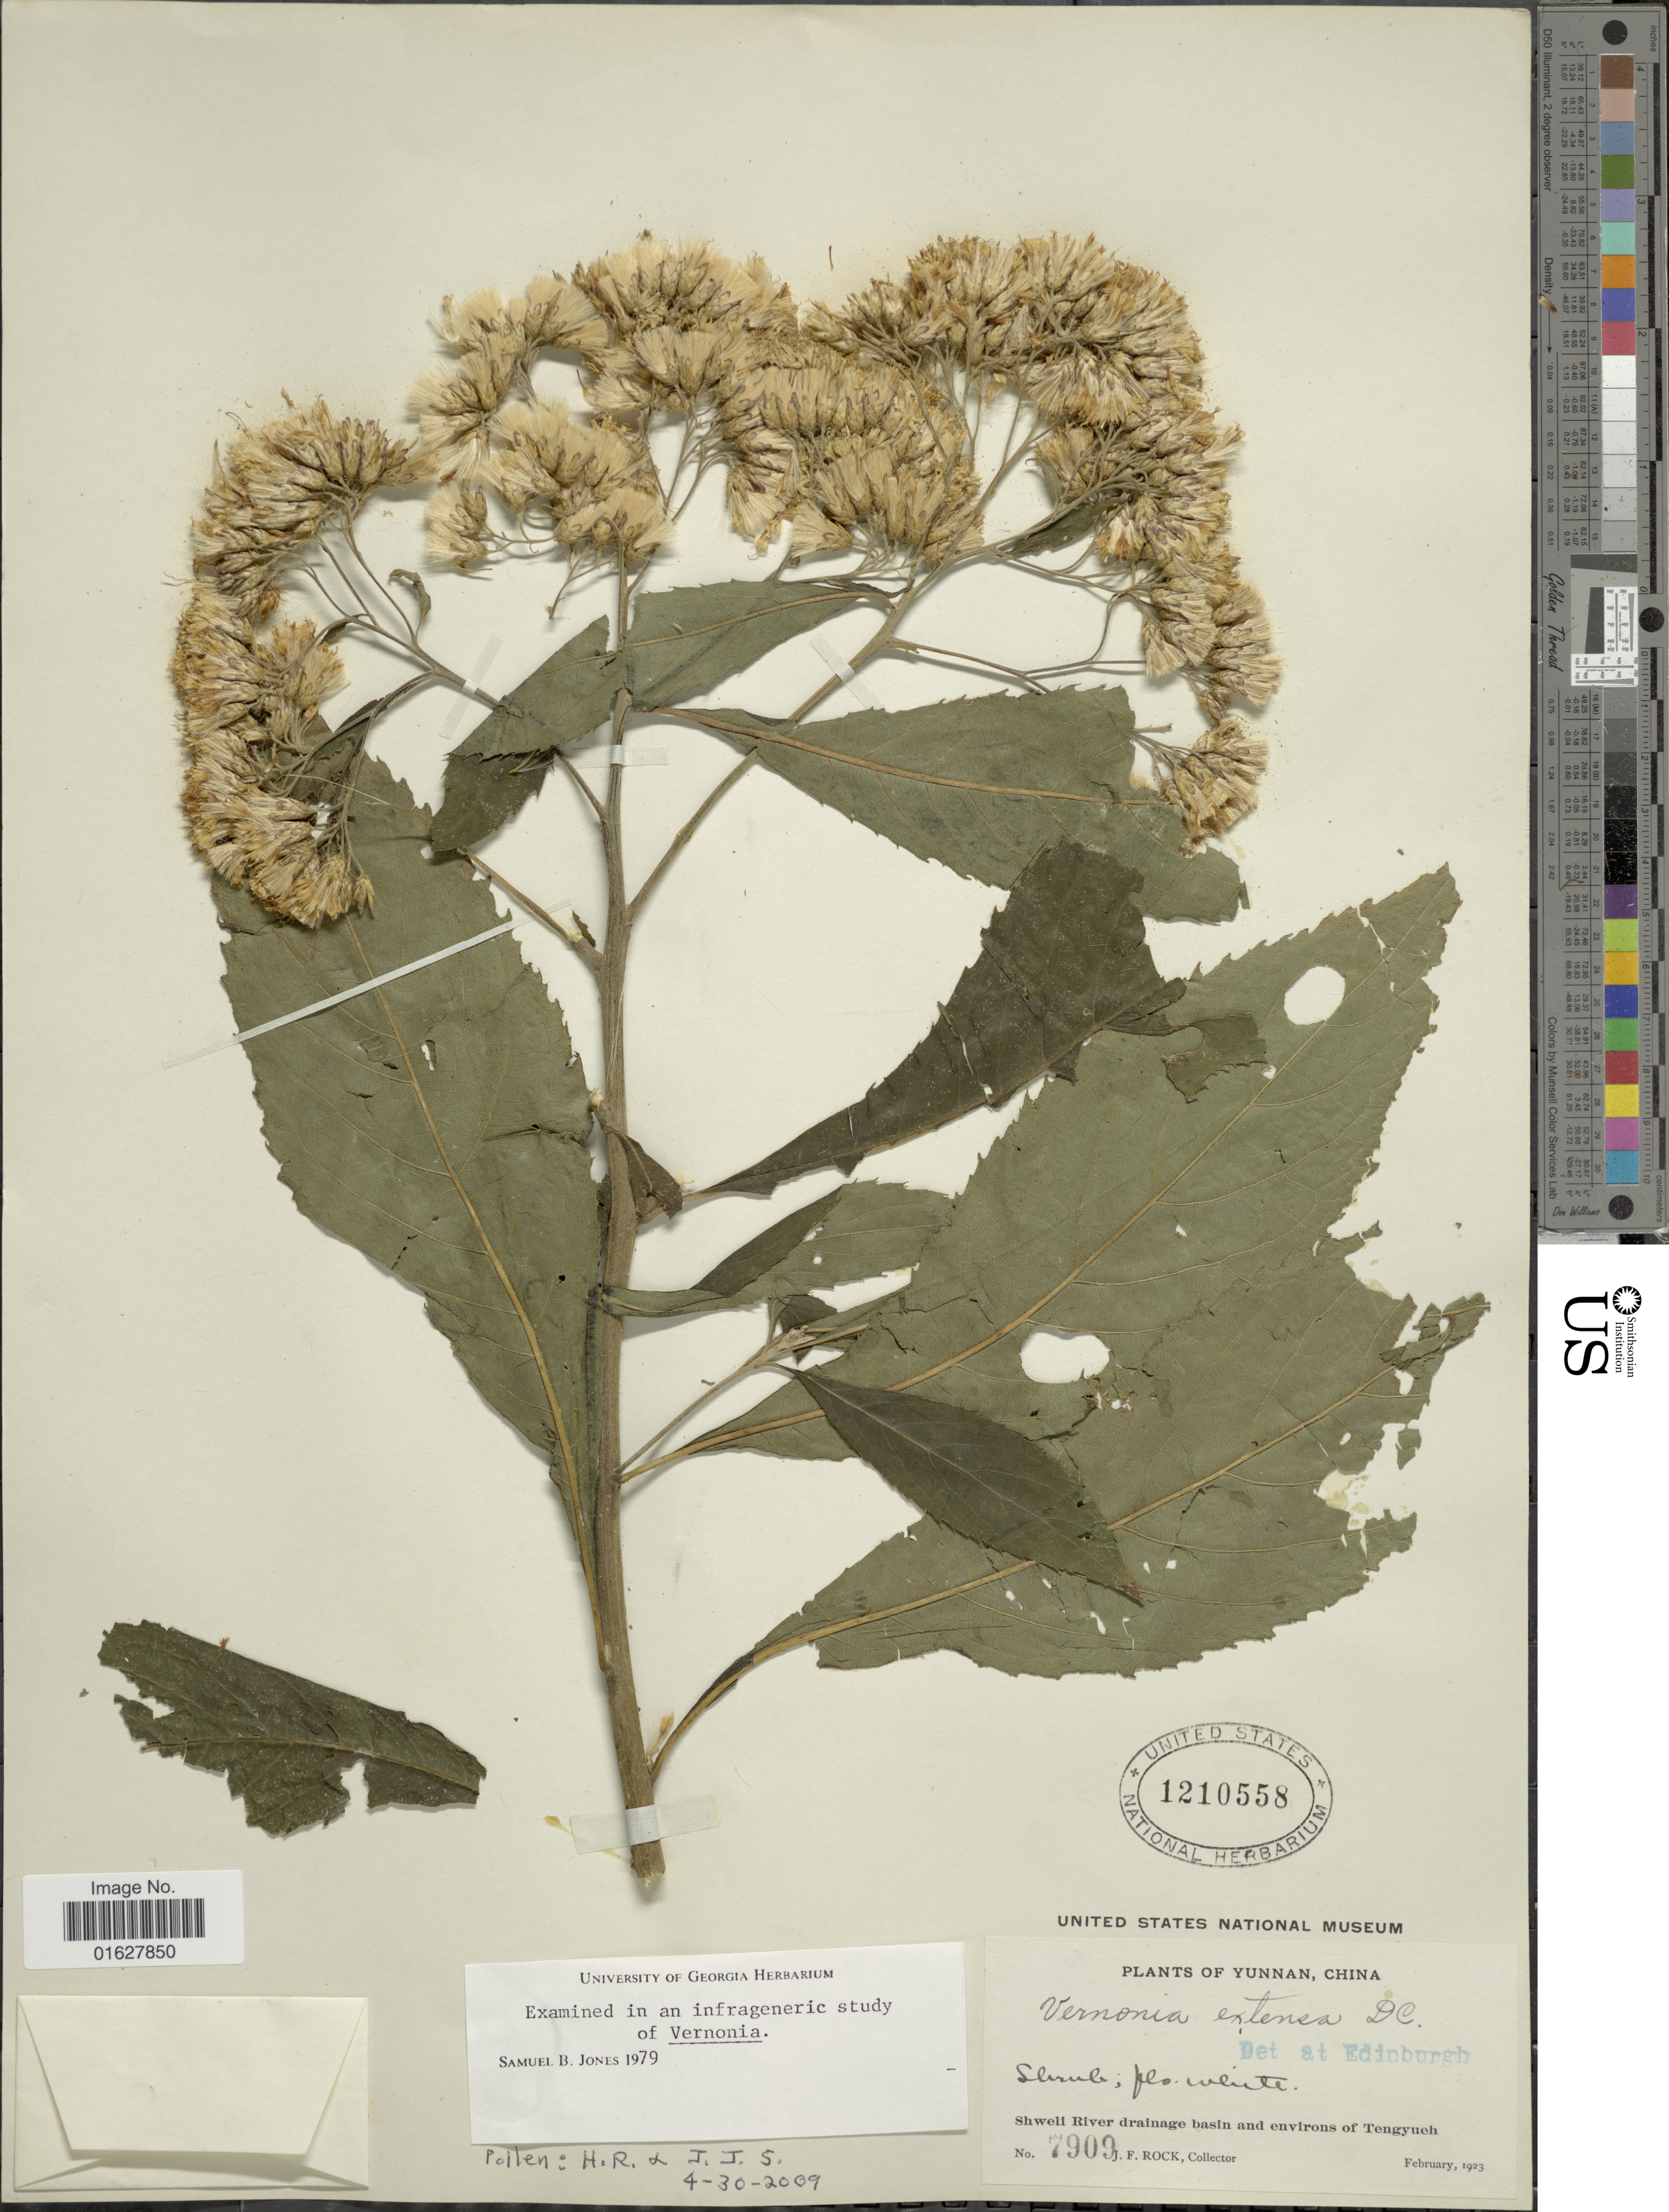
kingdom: Plantae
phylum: Tracheophyta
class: Magnoliopsida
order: Asterales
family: Asteraceae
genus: Vernonia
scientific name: Vernonia extensa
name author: Wall. ex DC.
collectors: J. Rock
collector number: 7909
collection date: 1923-02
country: China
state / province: Yunnan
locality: Yunnan, China. Shwell River drainage basin and environs of Tengyueh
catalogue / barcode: US 1210558